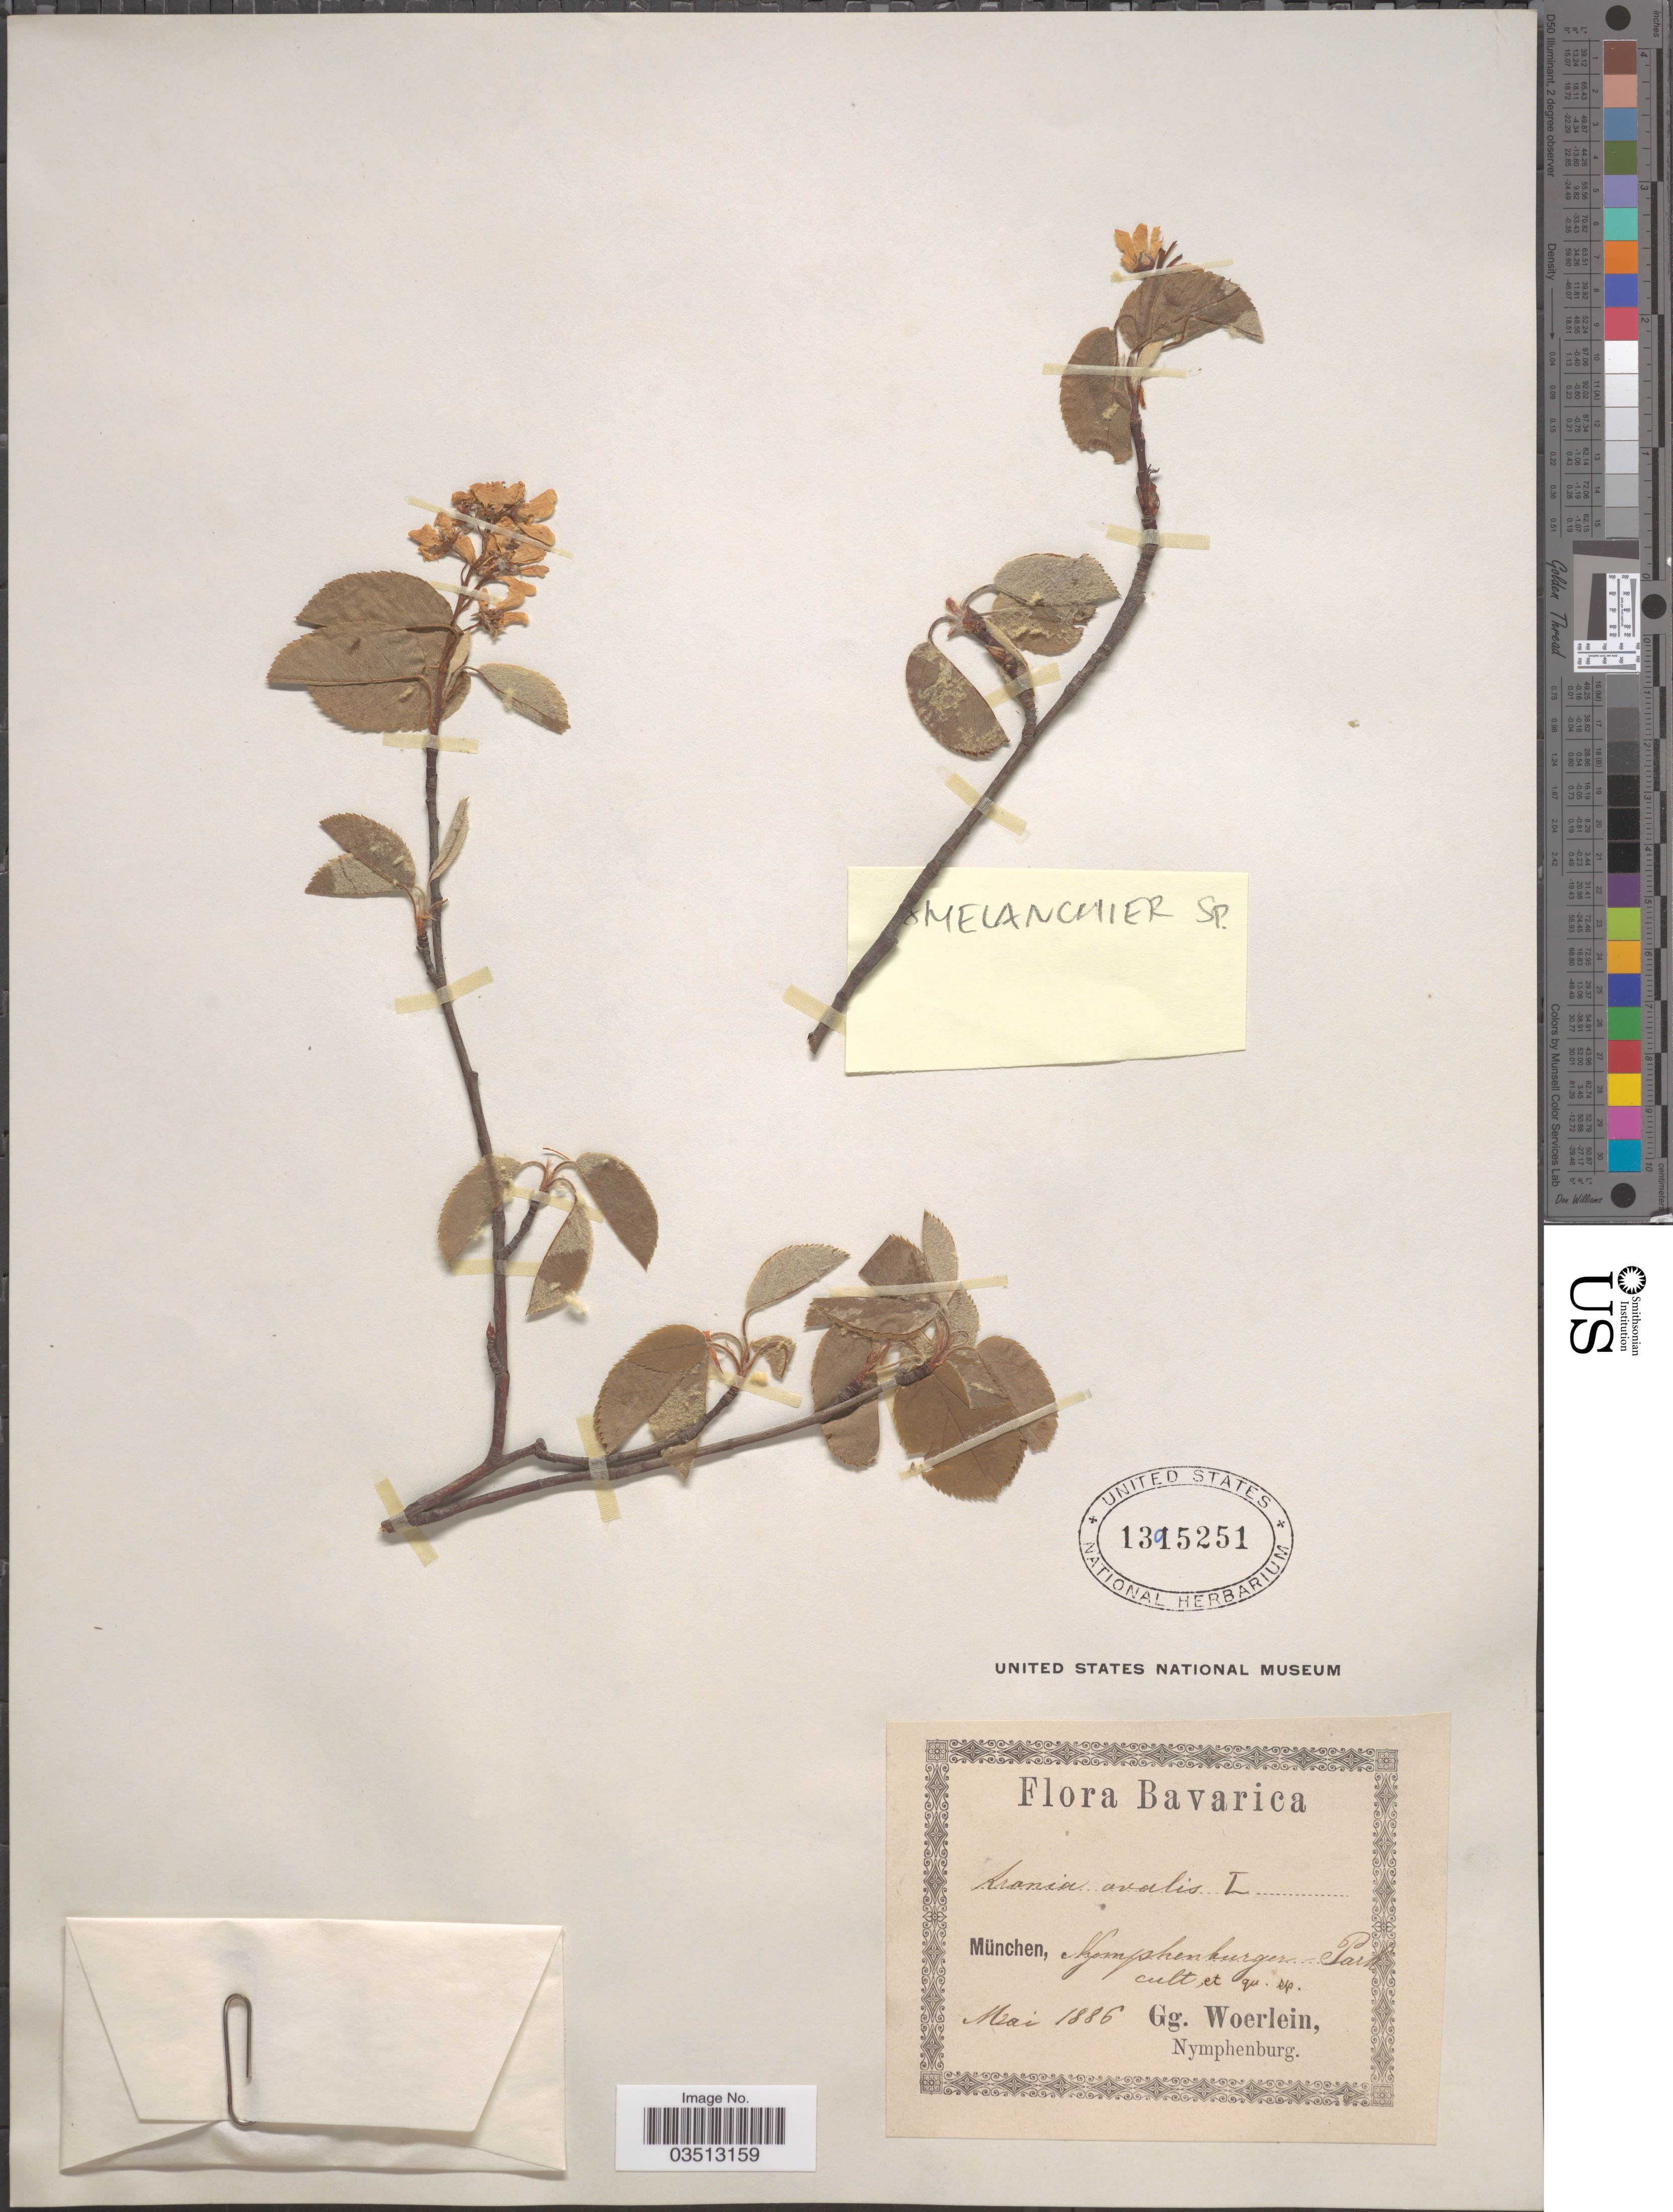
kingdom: Plantae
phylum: Tracheophyta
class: Magnoliopsida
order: Rosales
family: Rosaceae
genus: Amelanchier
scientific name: Amelanchier sp.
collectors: G. Woerlein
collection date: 1886-05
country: Germany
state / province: Bayern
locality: Bavarica. München, Kjonphenkurgen [interpreted]-Park.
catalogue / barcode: US 1395251